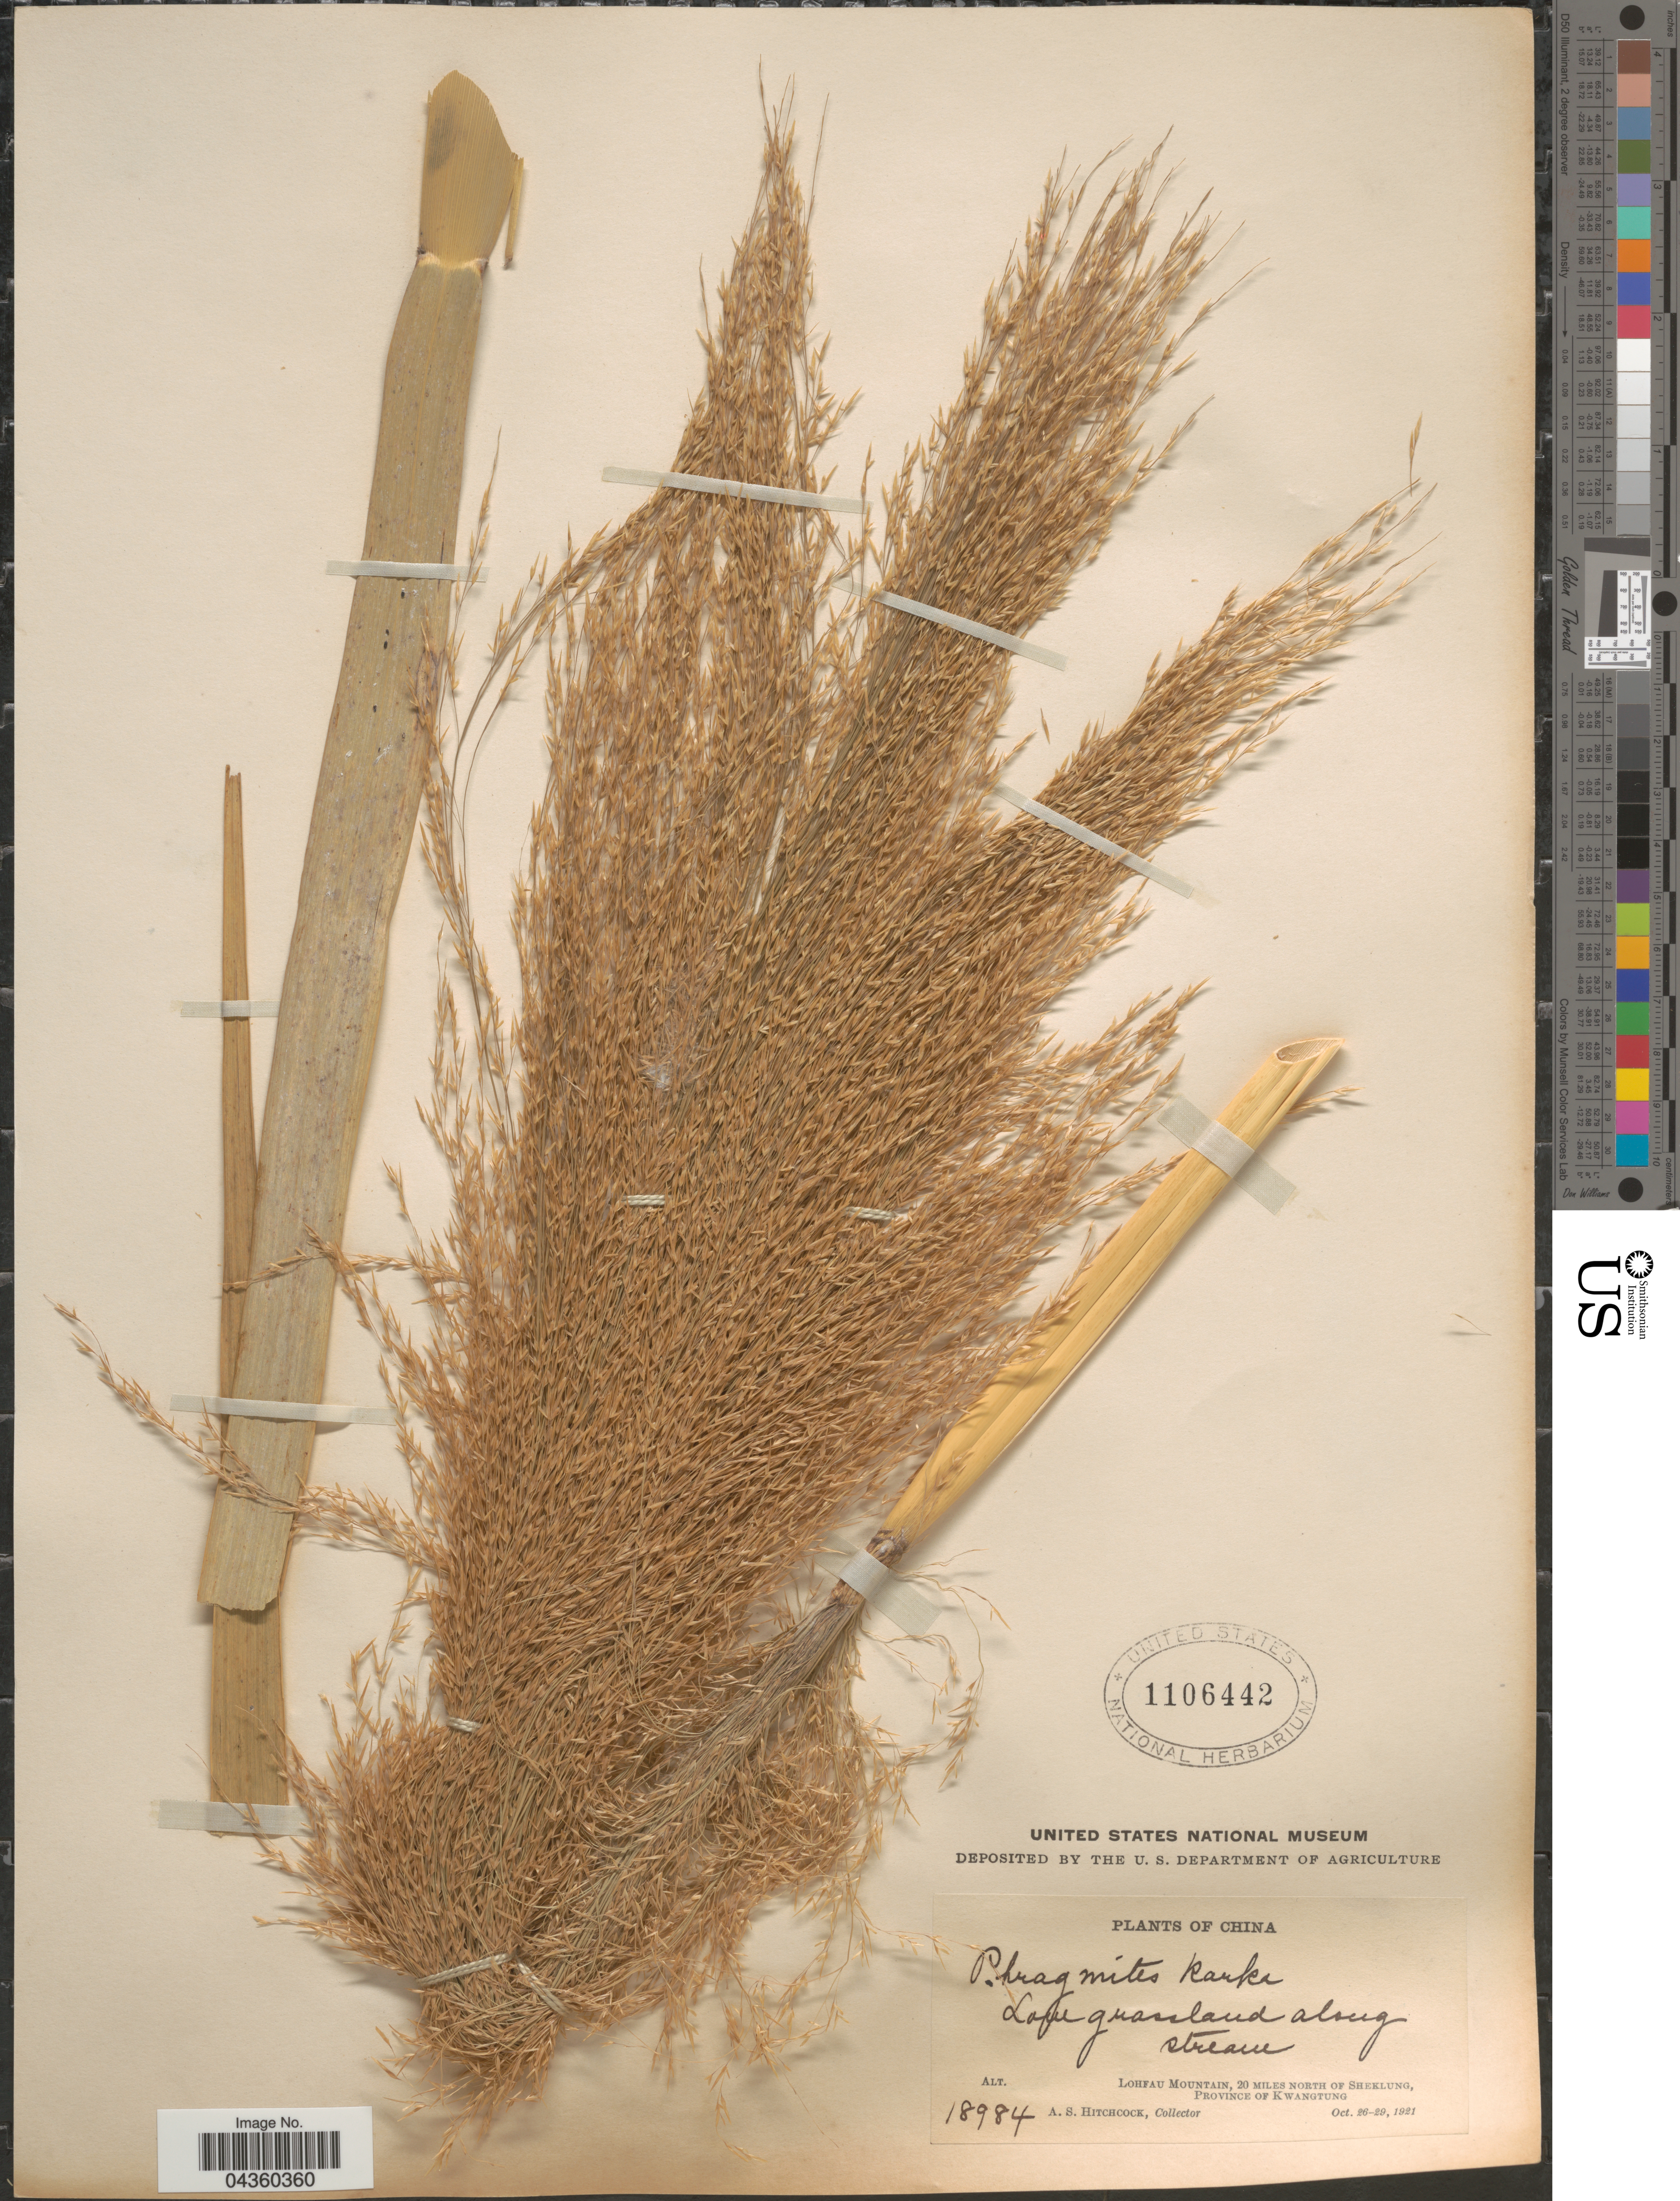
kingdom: Plantae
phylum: Tracheophyta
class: Liliopsida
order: Poales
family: Poaceae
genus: Phragmites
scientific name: Phragmites karka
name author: (Retz.) Trin. ex Steud.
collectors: A. S. Hitchcock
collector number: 18984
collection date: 1921-10-26/1921-10-29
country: China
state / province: Guangdong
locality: Lohfau Mountain, 20 miles north of Sheklung, Province of Kwangtung.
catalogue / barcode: US 1106442